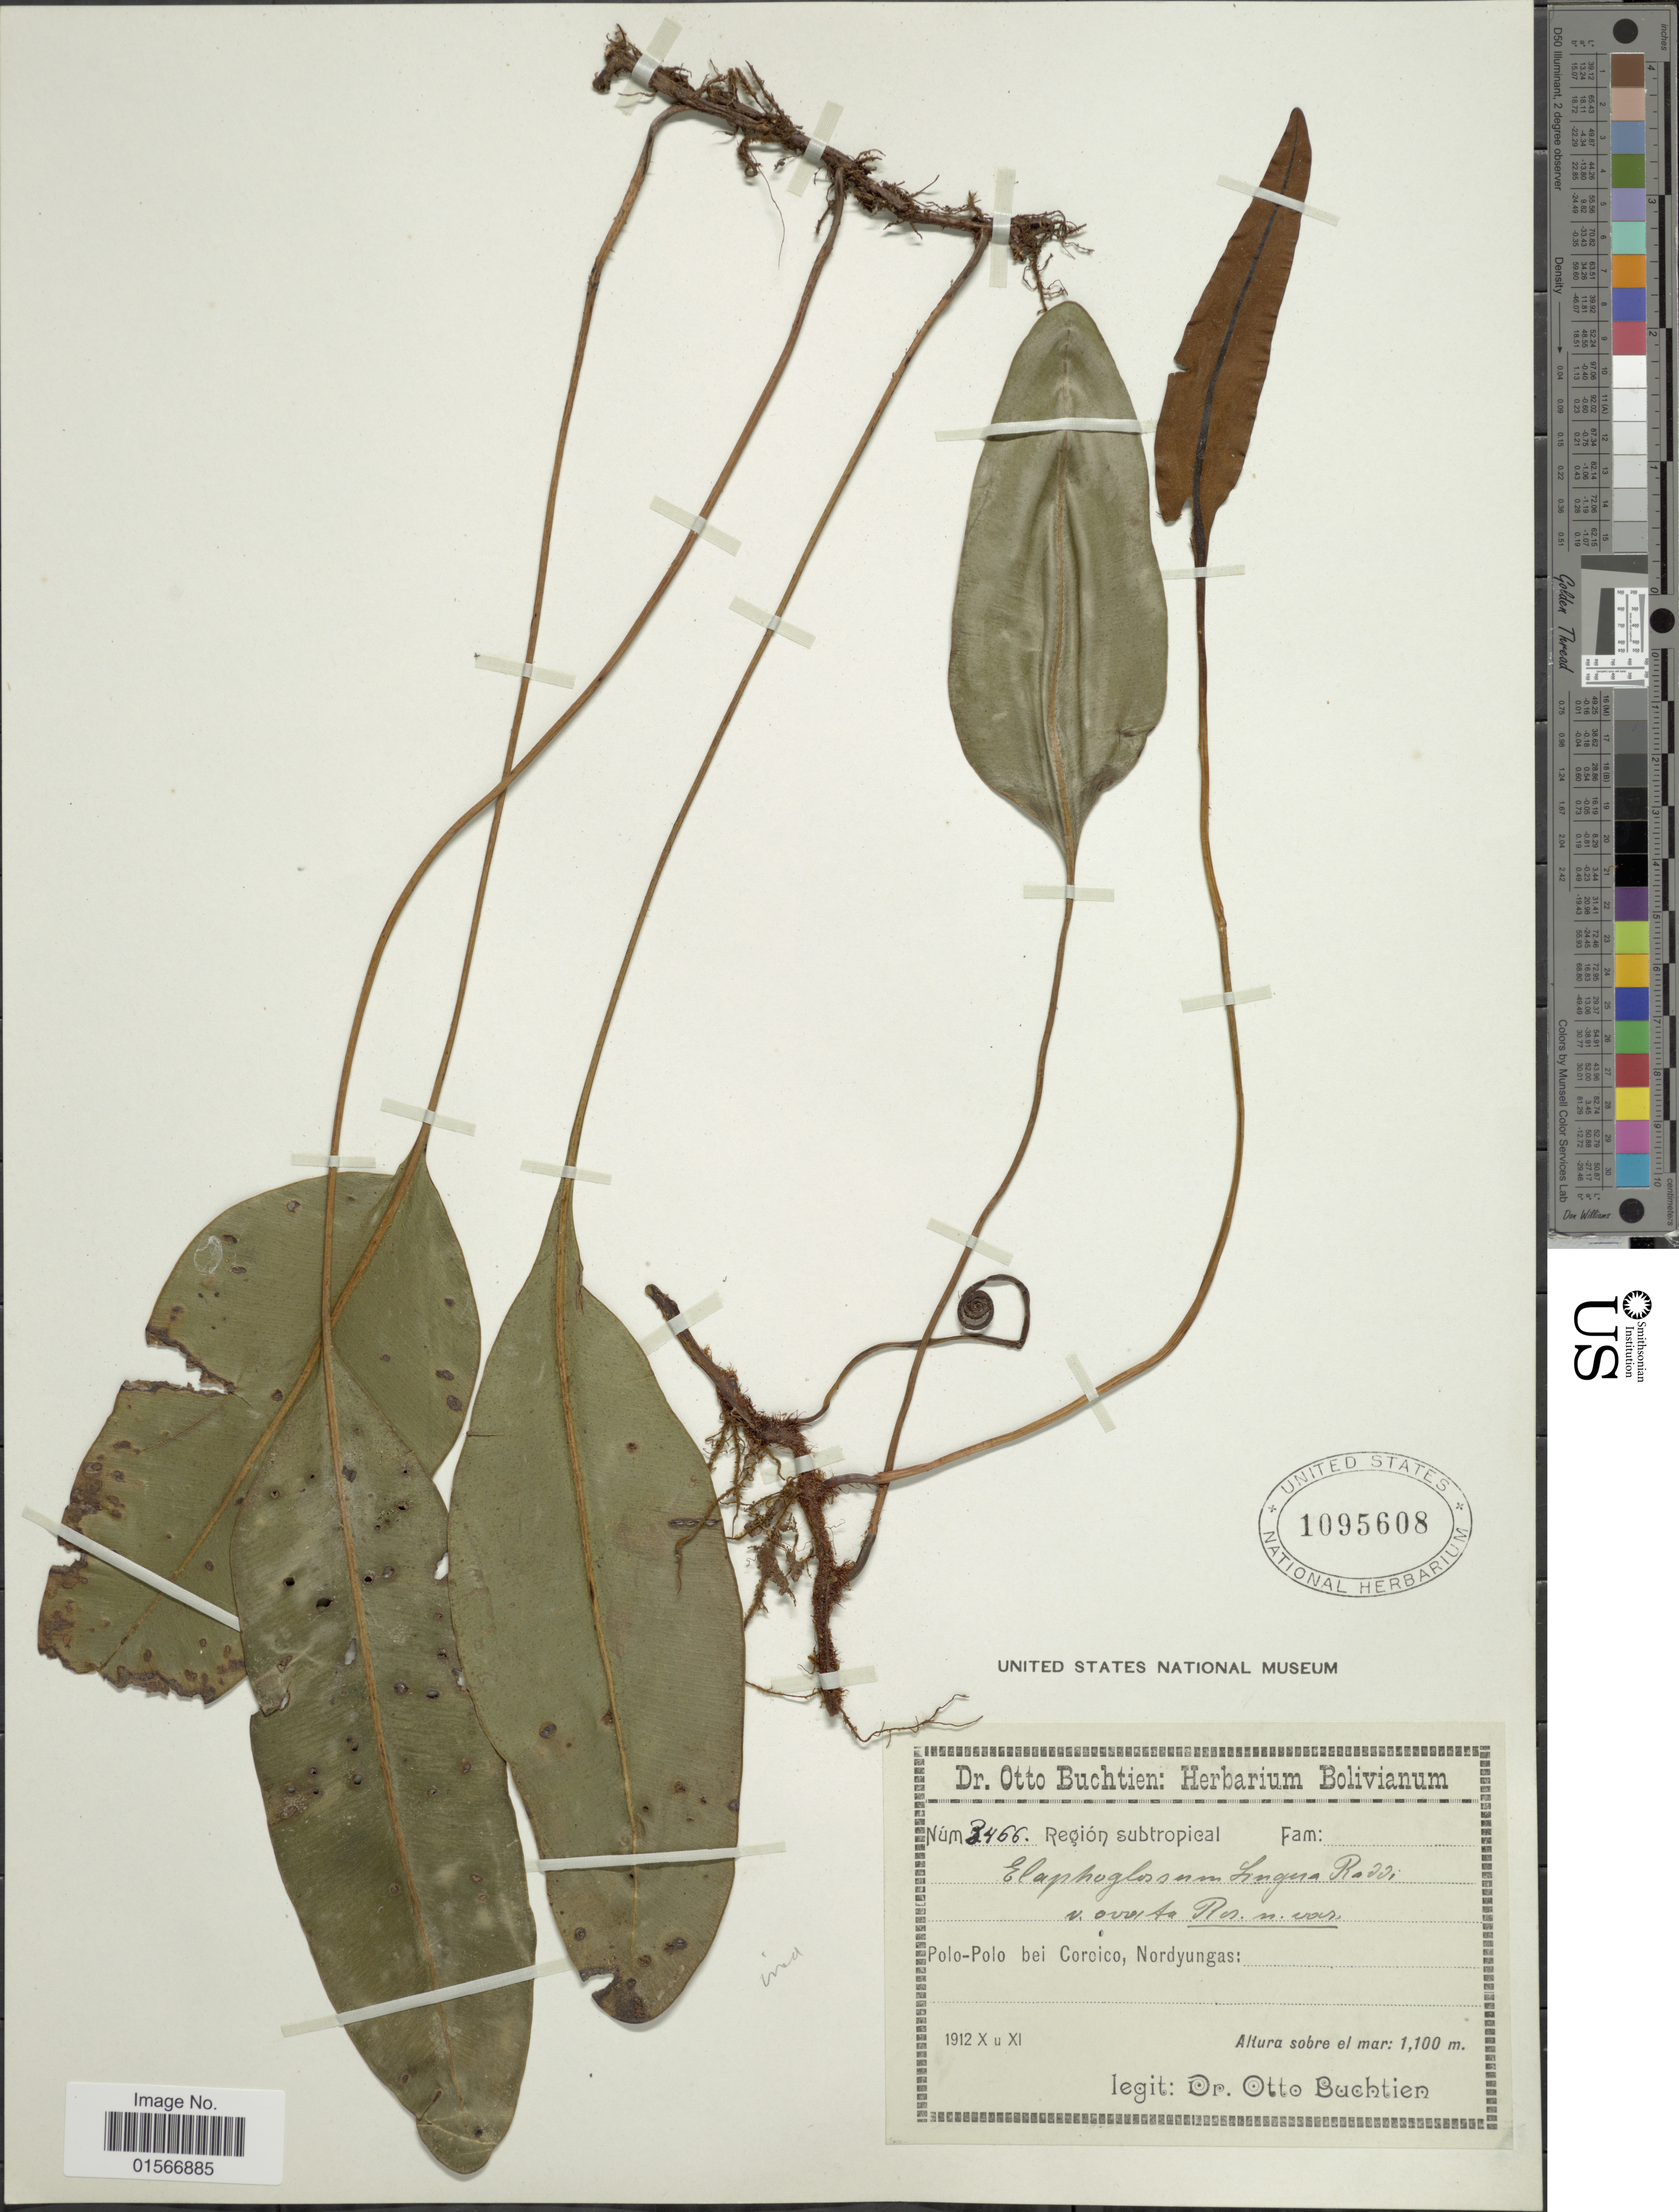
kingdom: Plantae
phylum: Tracheophyta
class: Polypodiopsida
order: Polypodiales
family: Dryopteridaceae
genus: Elaphoglossum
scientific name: Elaphoglossum lingua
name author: (C. Presl) Brack.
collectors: O. Buchtien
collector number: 3466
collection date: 1912-10/1912-11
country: Bolivia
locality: Polo-Polo bei Coroico, Nordyungas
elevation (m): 1100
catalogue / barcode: US 1095608